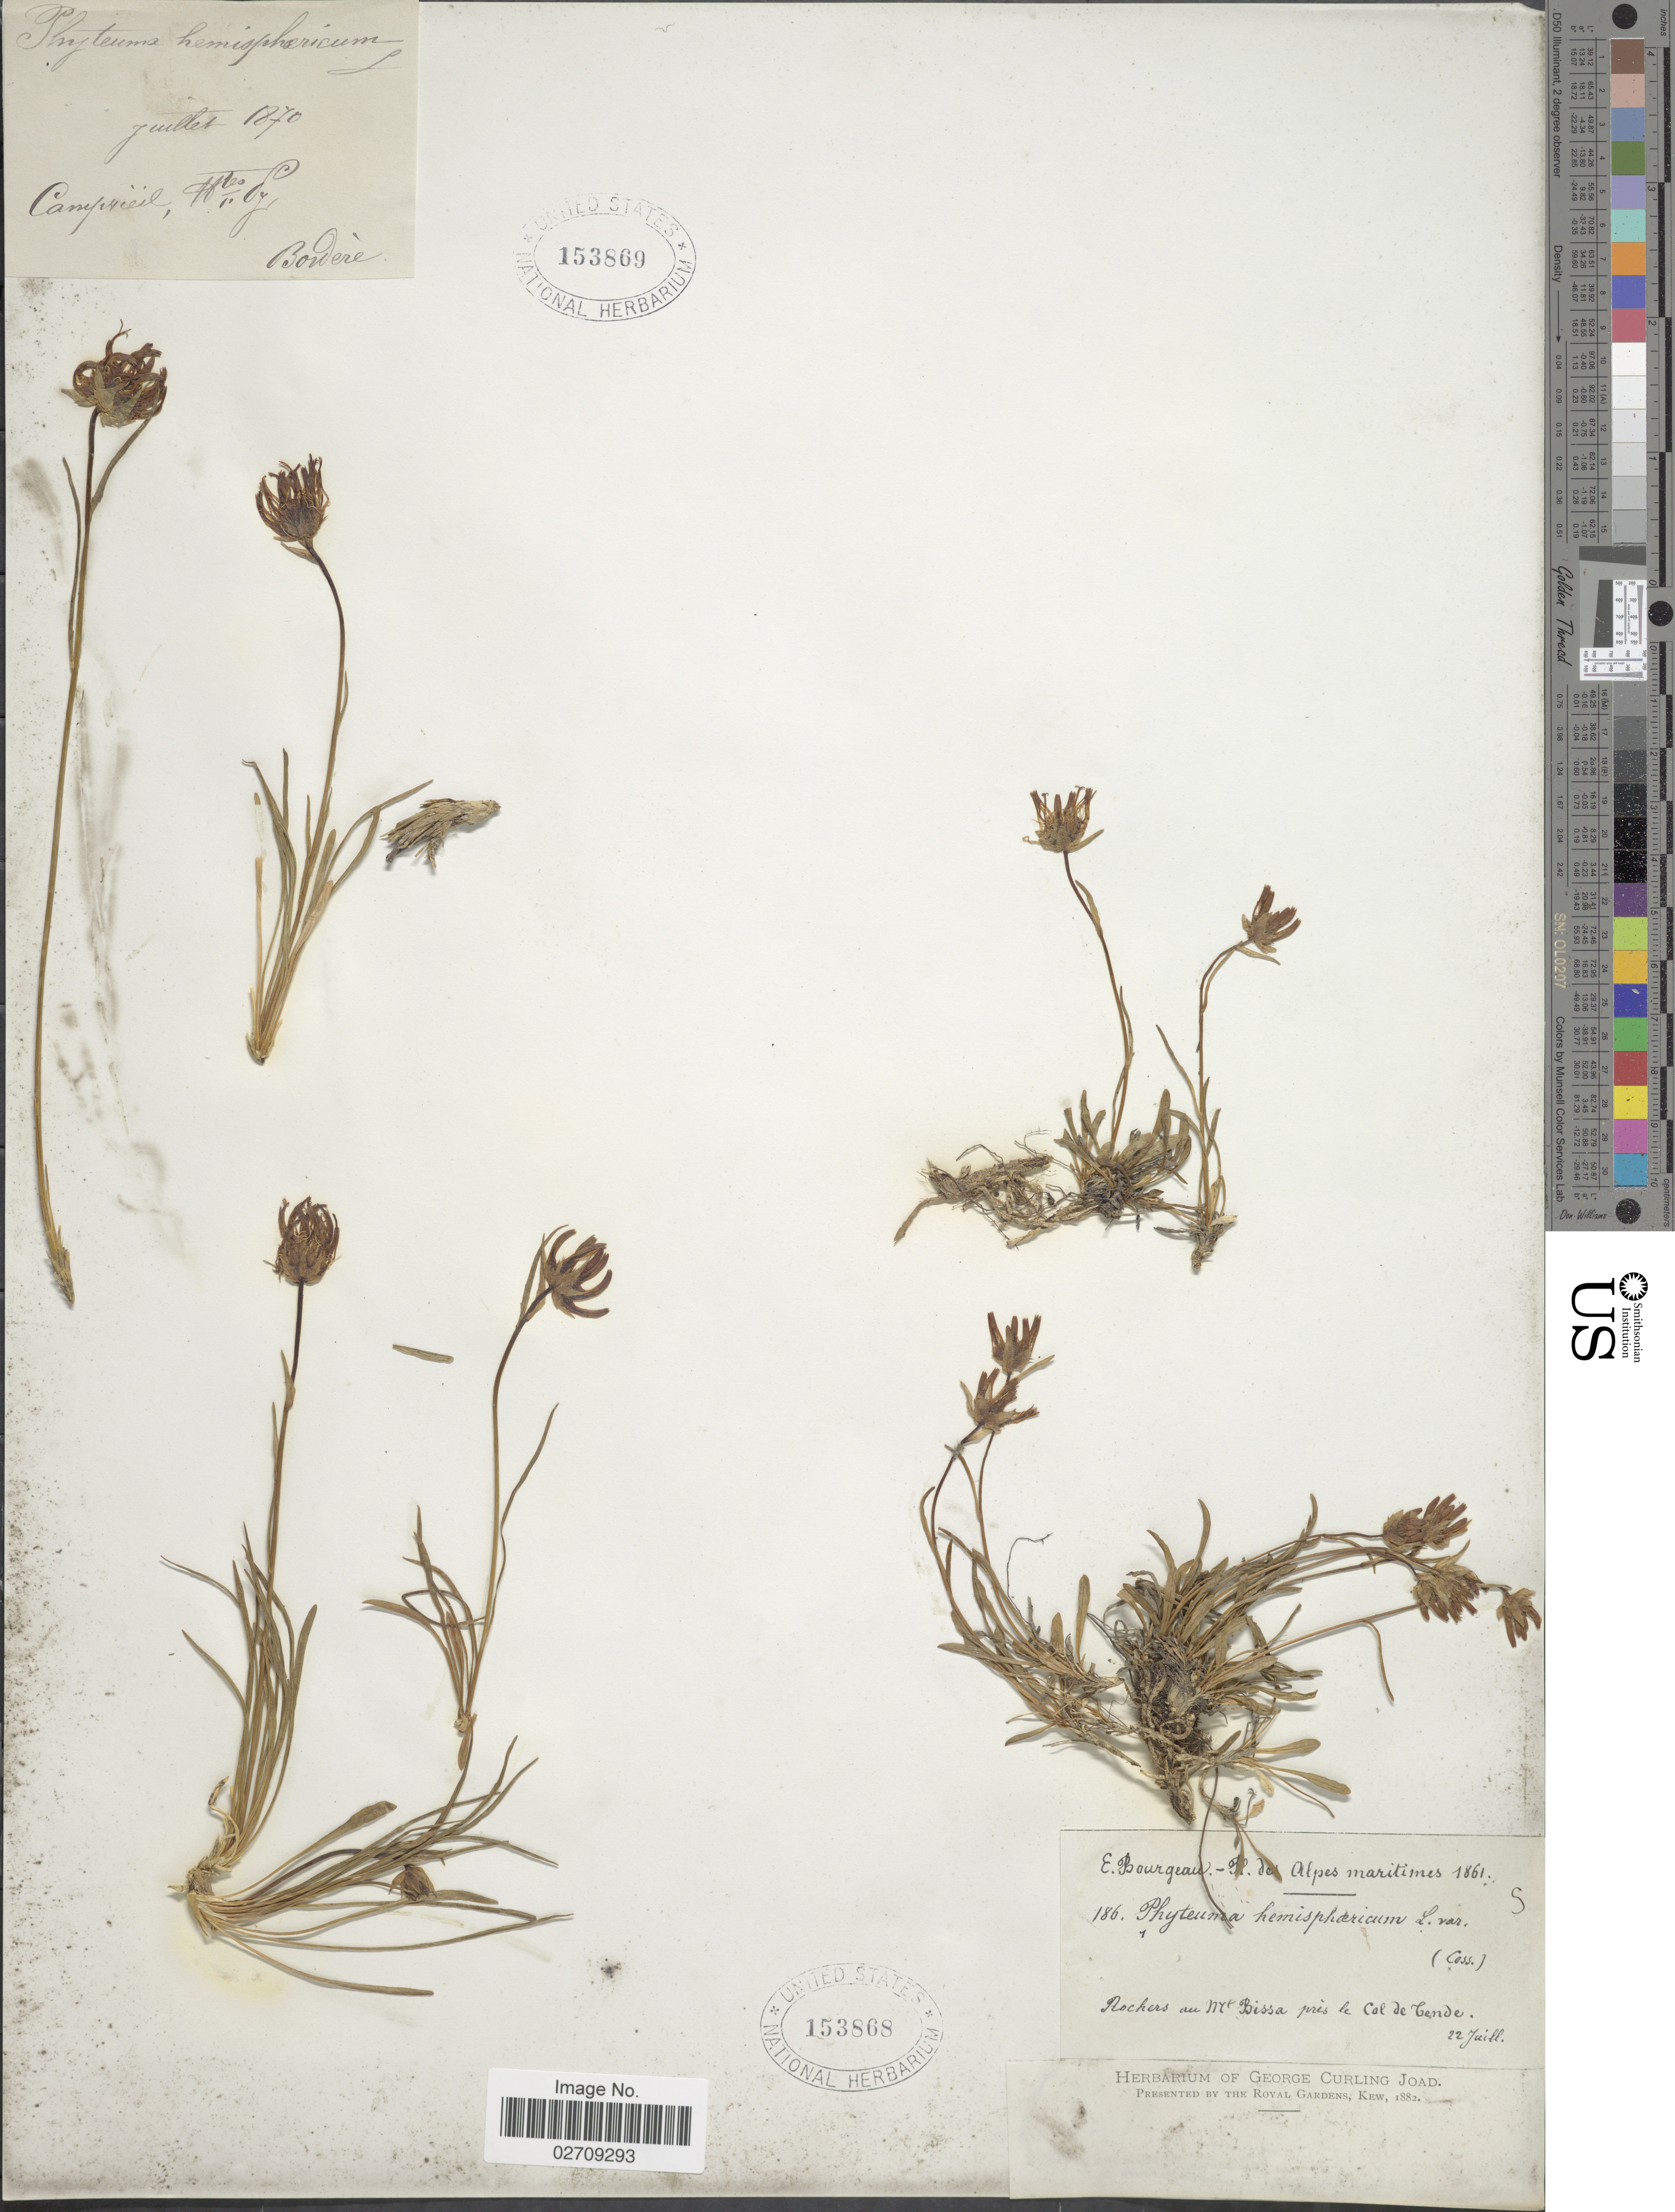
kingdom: Plantae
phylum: Tracheophyta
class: Magnoliopsida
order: Asterales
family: Campanulaceae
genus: Phyteuma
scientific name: Phyteuma hemisphaericum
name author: L.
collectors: E. Bourgeau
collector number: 186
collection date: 1862-07-22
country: France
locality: Alpes Maritimes. Rochers au Mt. Bissa pres le Col de Tende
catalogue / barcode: US 153868